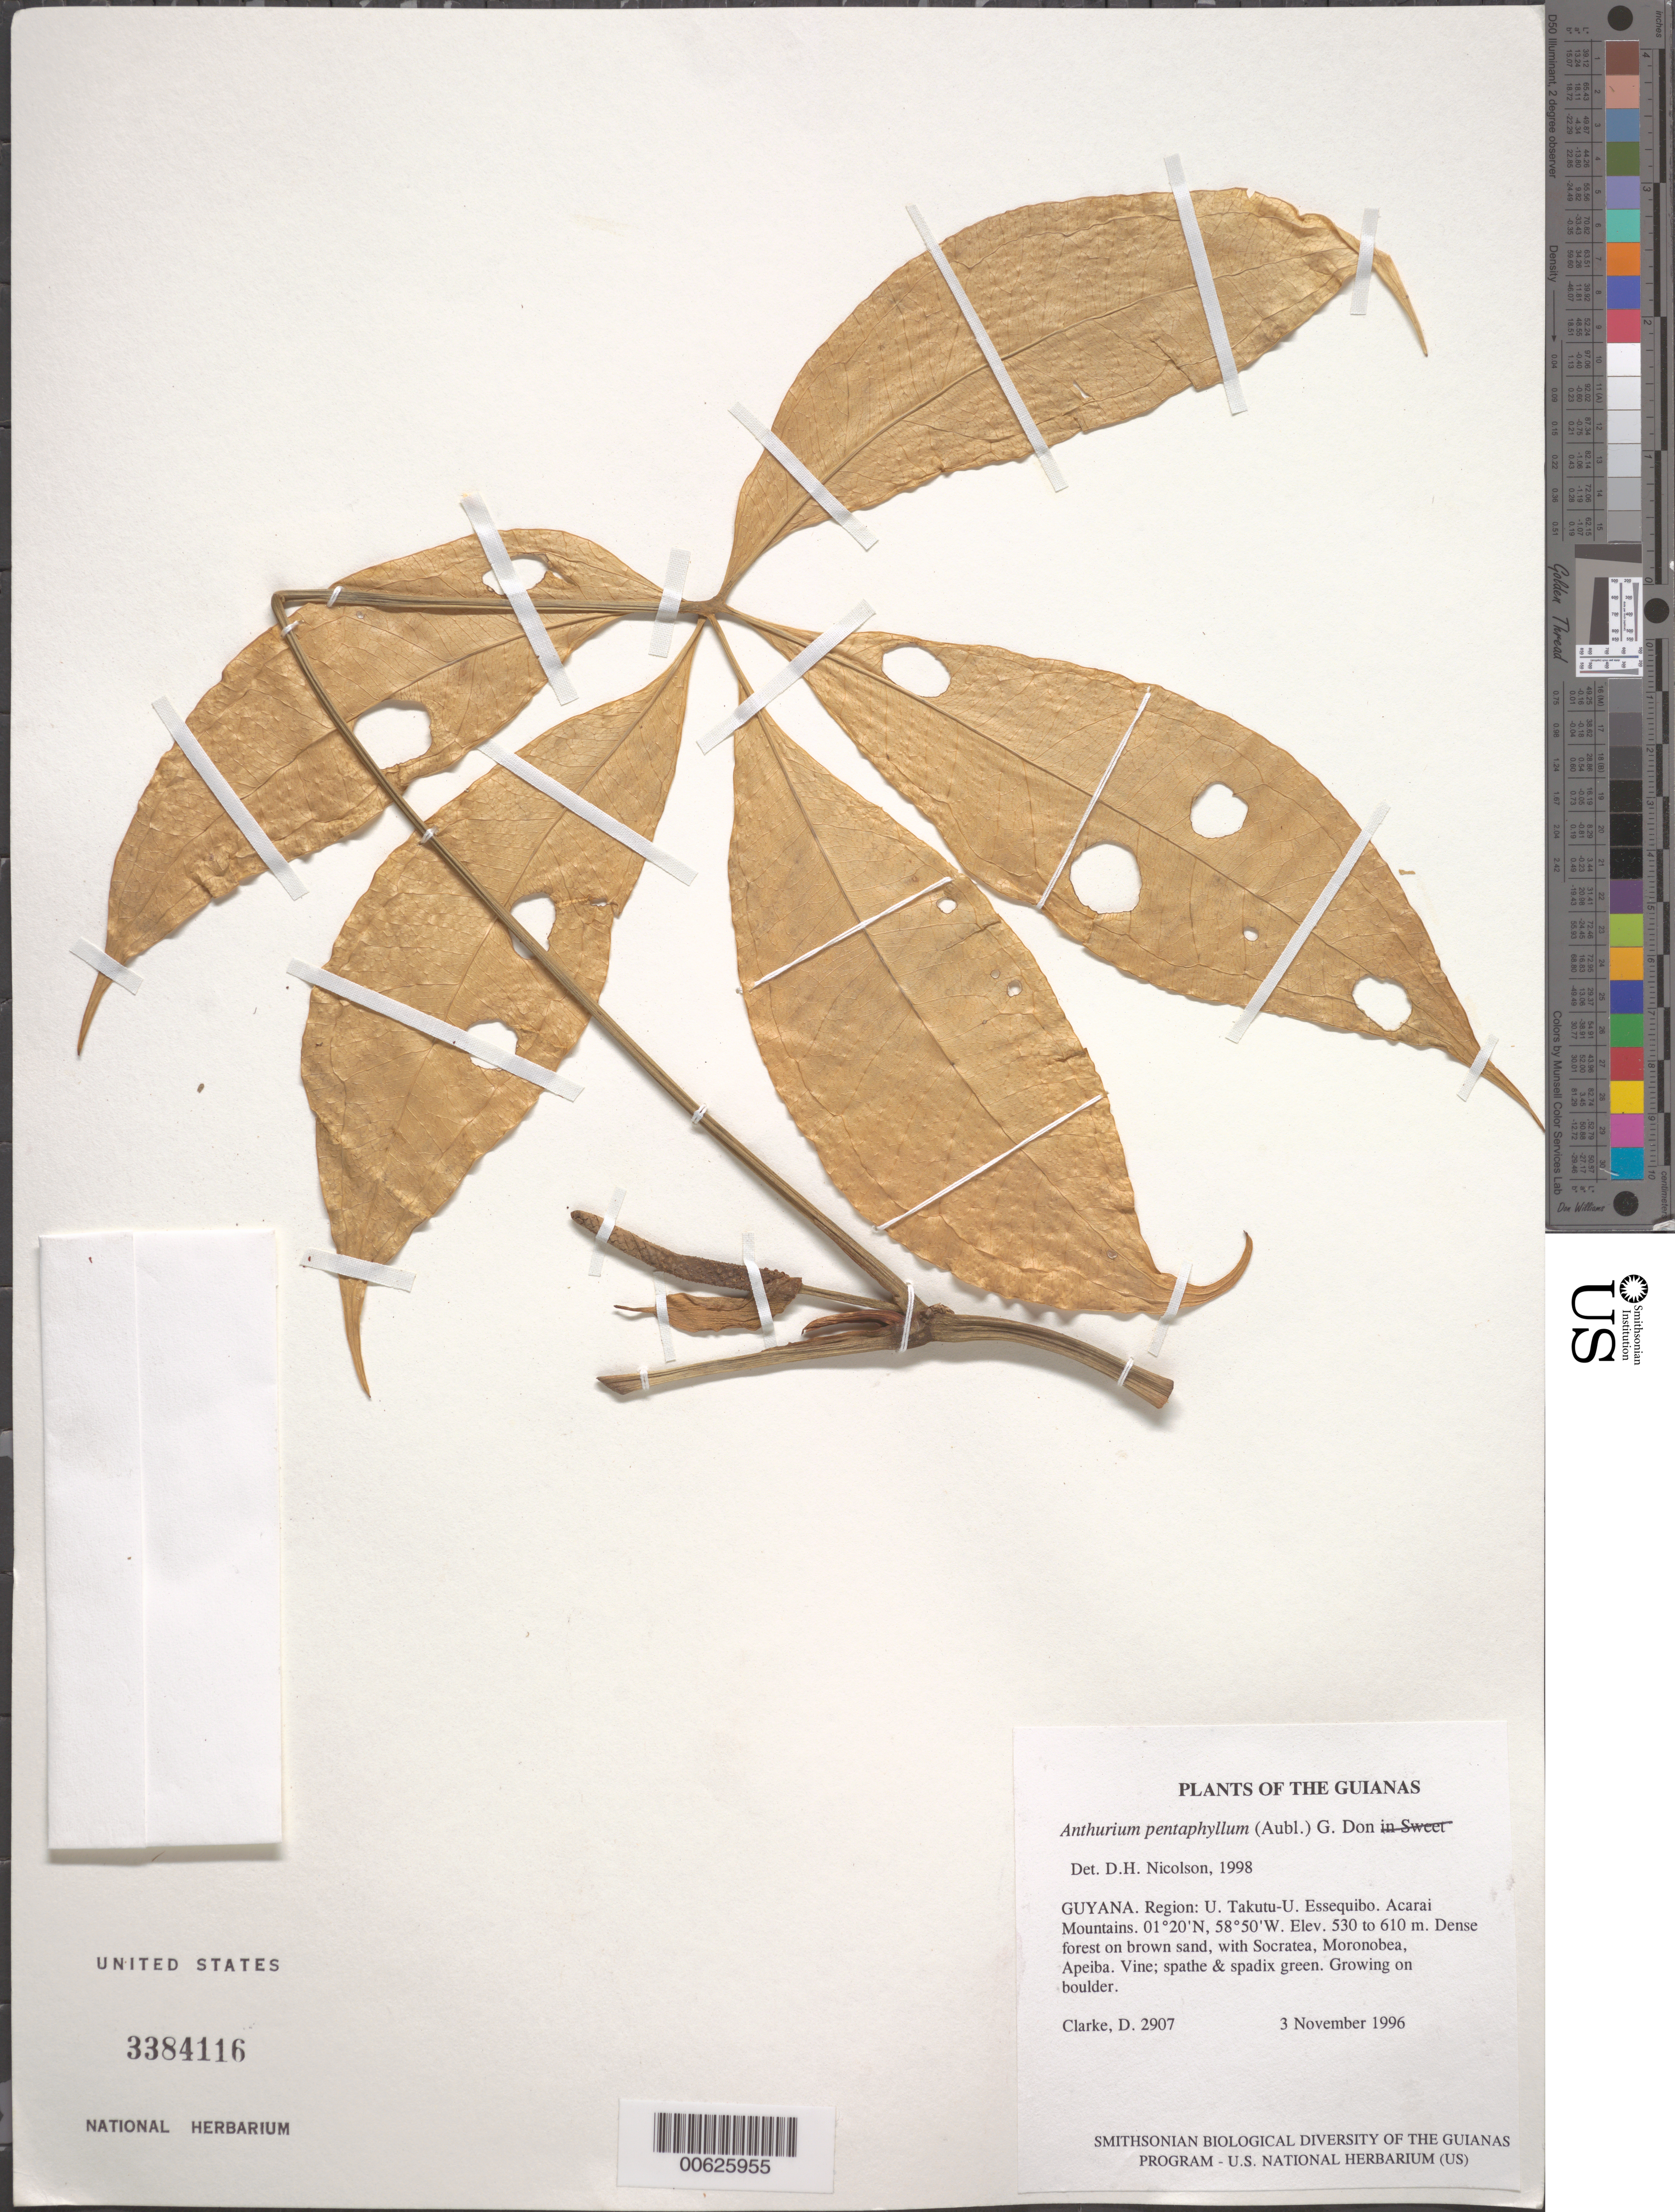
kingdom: Plantae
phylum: Tracheophyta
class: Liliopsida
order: Alismatales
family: Araceae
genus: Anthurium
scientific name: Anthurium pentaphyllum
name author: (Aubl.) G. Don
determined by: Nicolson, Dan H.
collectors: H. D. Clarke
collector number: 2907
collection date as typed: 3 November 1996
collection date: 1996-11-03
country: Guyana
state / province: U. Takutu-U. Essequibo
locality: Acarai Mountains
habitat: Dense forest on brown sand, with Socratea, Moronobea, Apeiba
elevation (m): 530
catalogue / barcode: US 3384116